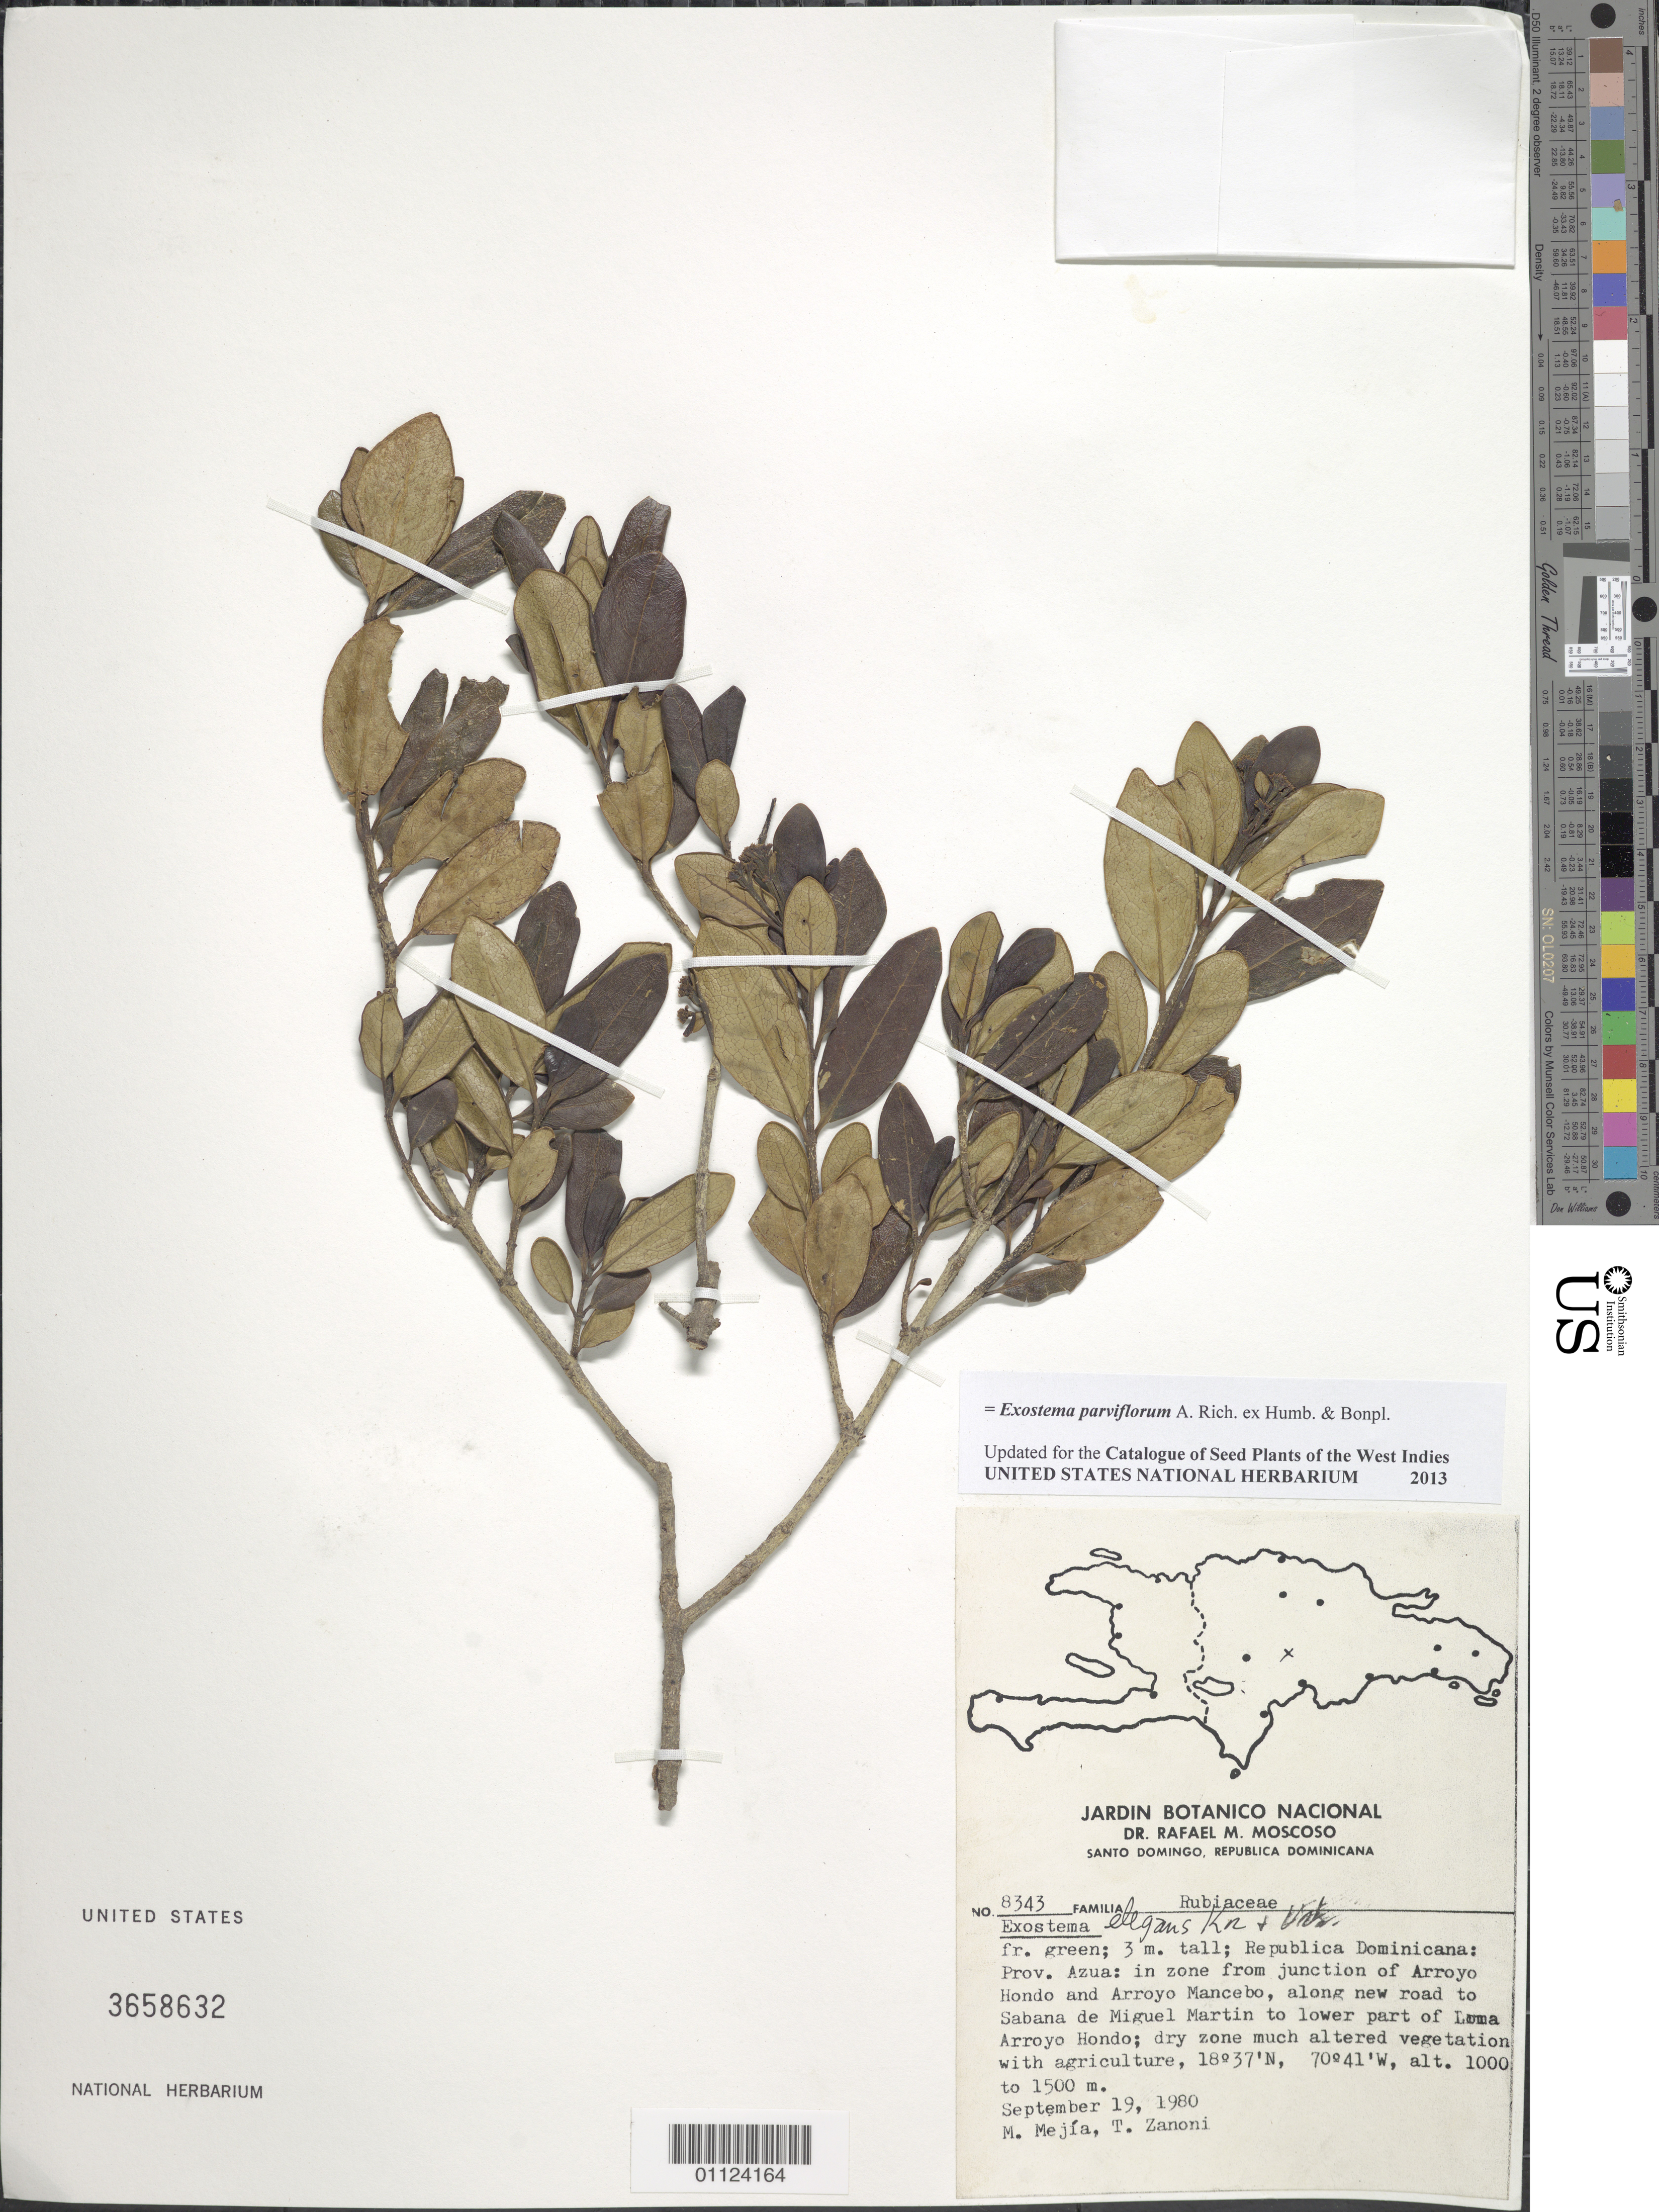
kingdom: Plantae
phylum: Tracheophyta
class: Magnoliopsida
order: Gentianales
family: Rubiaceae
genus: Exostema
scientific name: Exostema parviflorum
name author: A. Rich. ex Humb. & Bonpl.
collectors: M. Mejia & T. A. Zanoni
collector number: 8343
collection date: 1980-09-19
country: Dominican Republic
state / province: Azua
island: Hispaniola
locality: Junction of Arroyo Hondo and Arroyo Mancebo, along new road to Sabana de Miguel Martin to lower part of Loma Arroyo Hondo.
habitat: Dry zone, much altered vegetation with agriculture.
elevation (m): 1000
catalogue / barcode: US 3658632